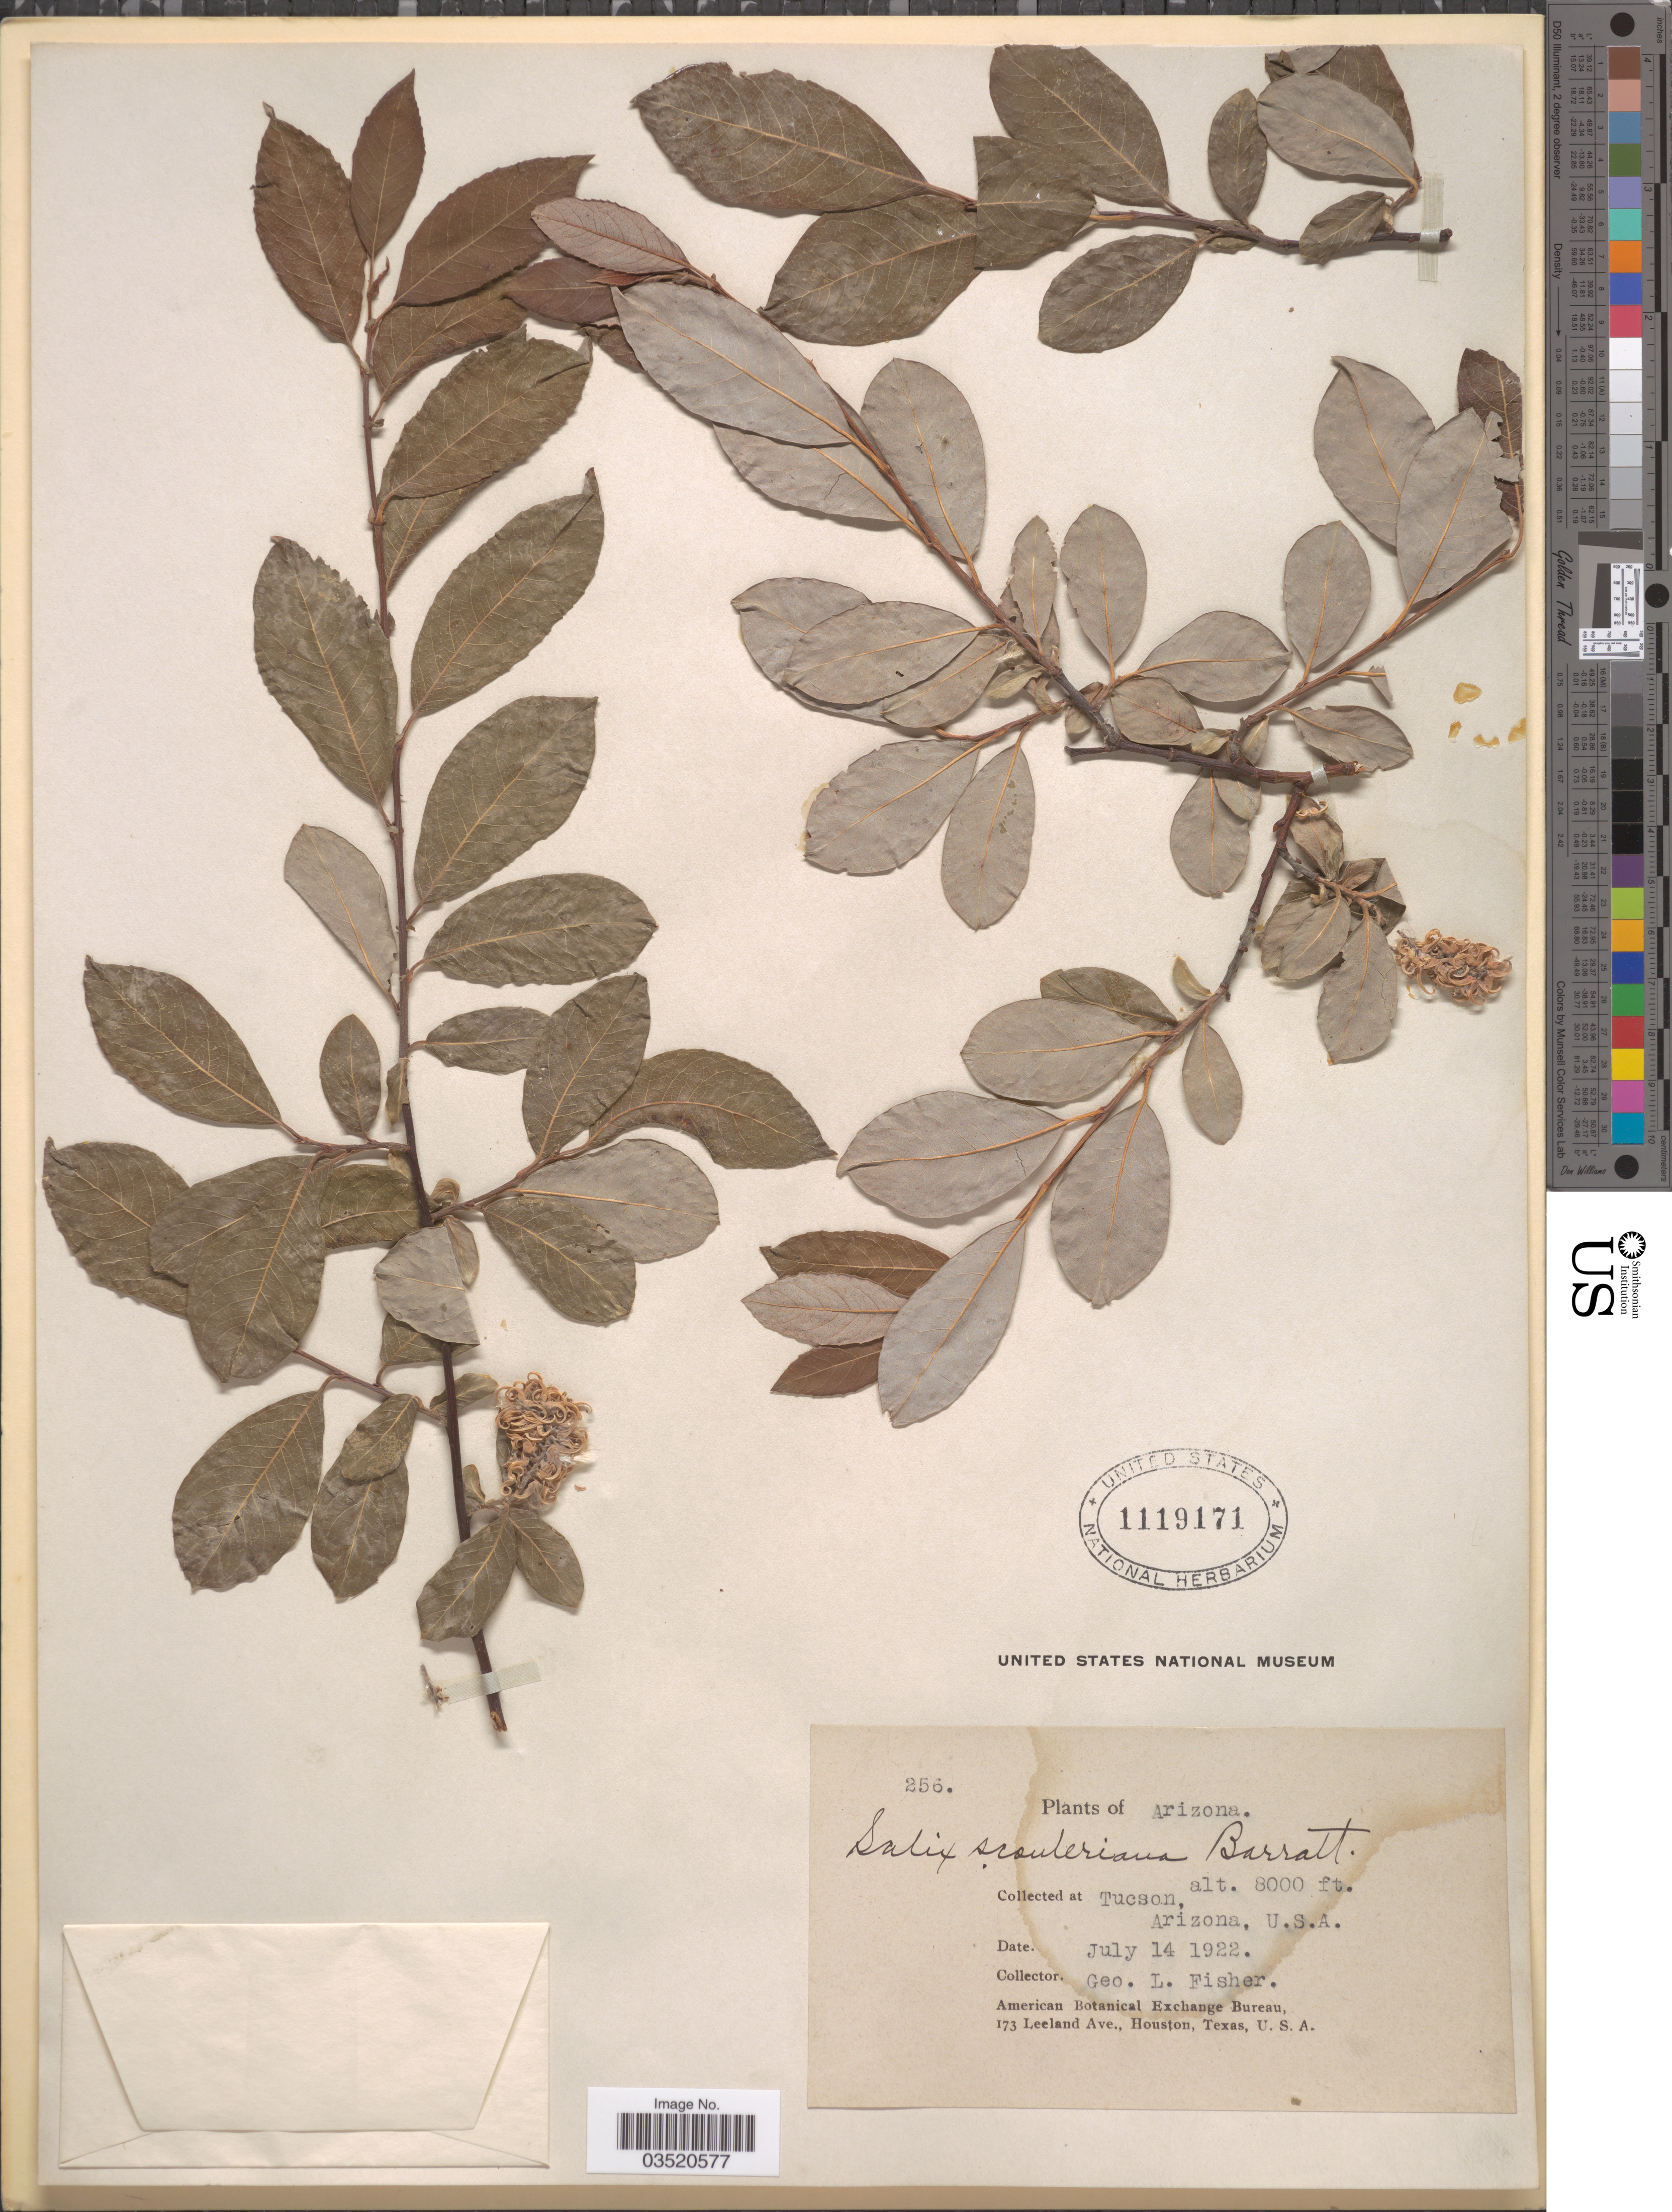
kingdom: Plantae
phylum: Tracheophyta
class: Magnoliopsida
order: Malpighiales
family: Salicaceae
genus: Salix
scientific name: Salix scouleriana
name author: Barratt ex Hook.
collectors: G. L. Fisher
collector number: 256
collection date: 1922-07-14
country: United States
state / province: Arizona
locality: Tucson, U.S.A.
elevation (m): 2438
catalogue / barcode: US 1119171